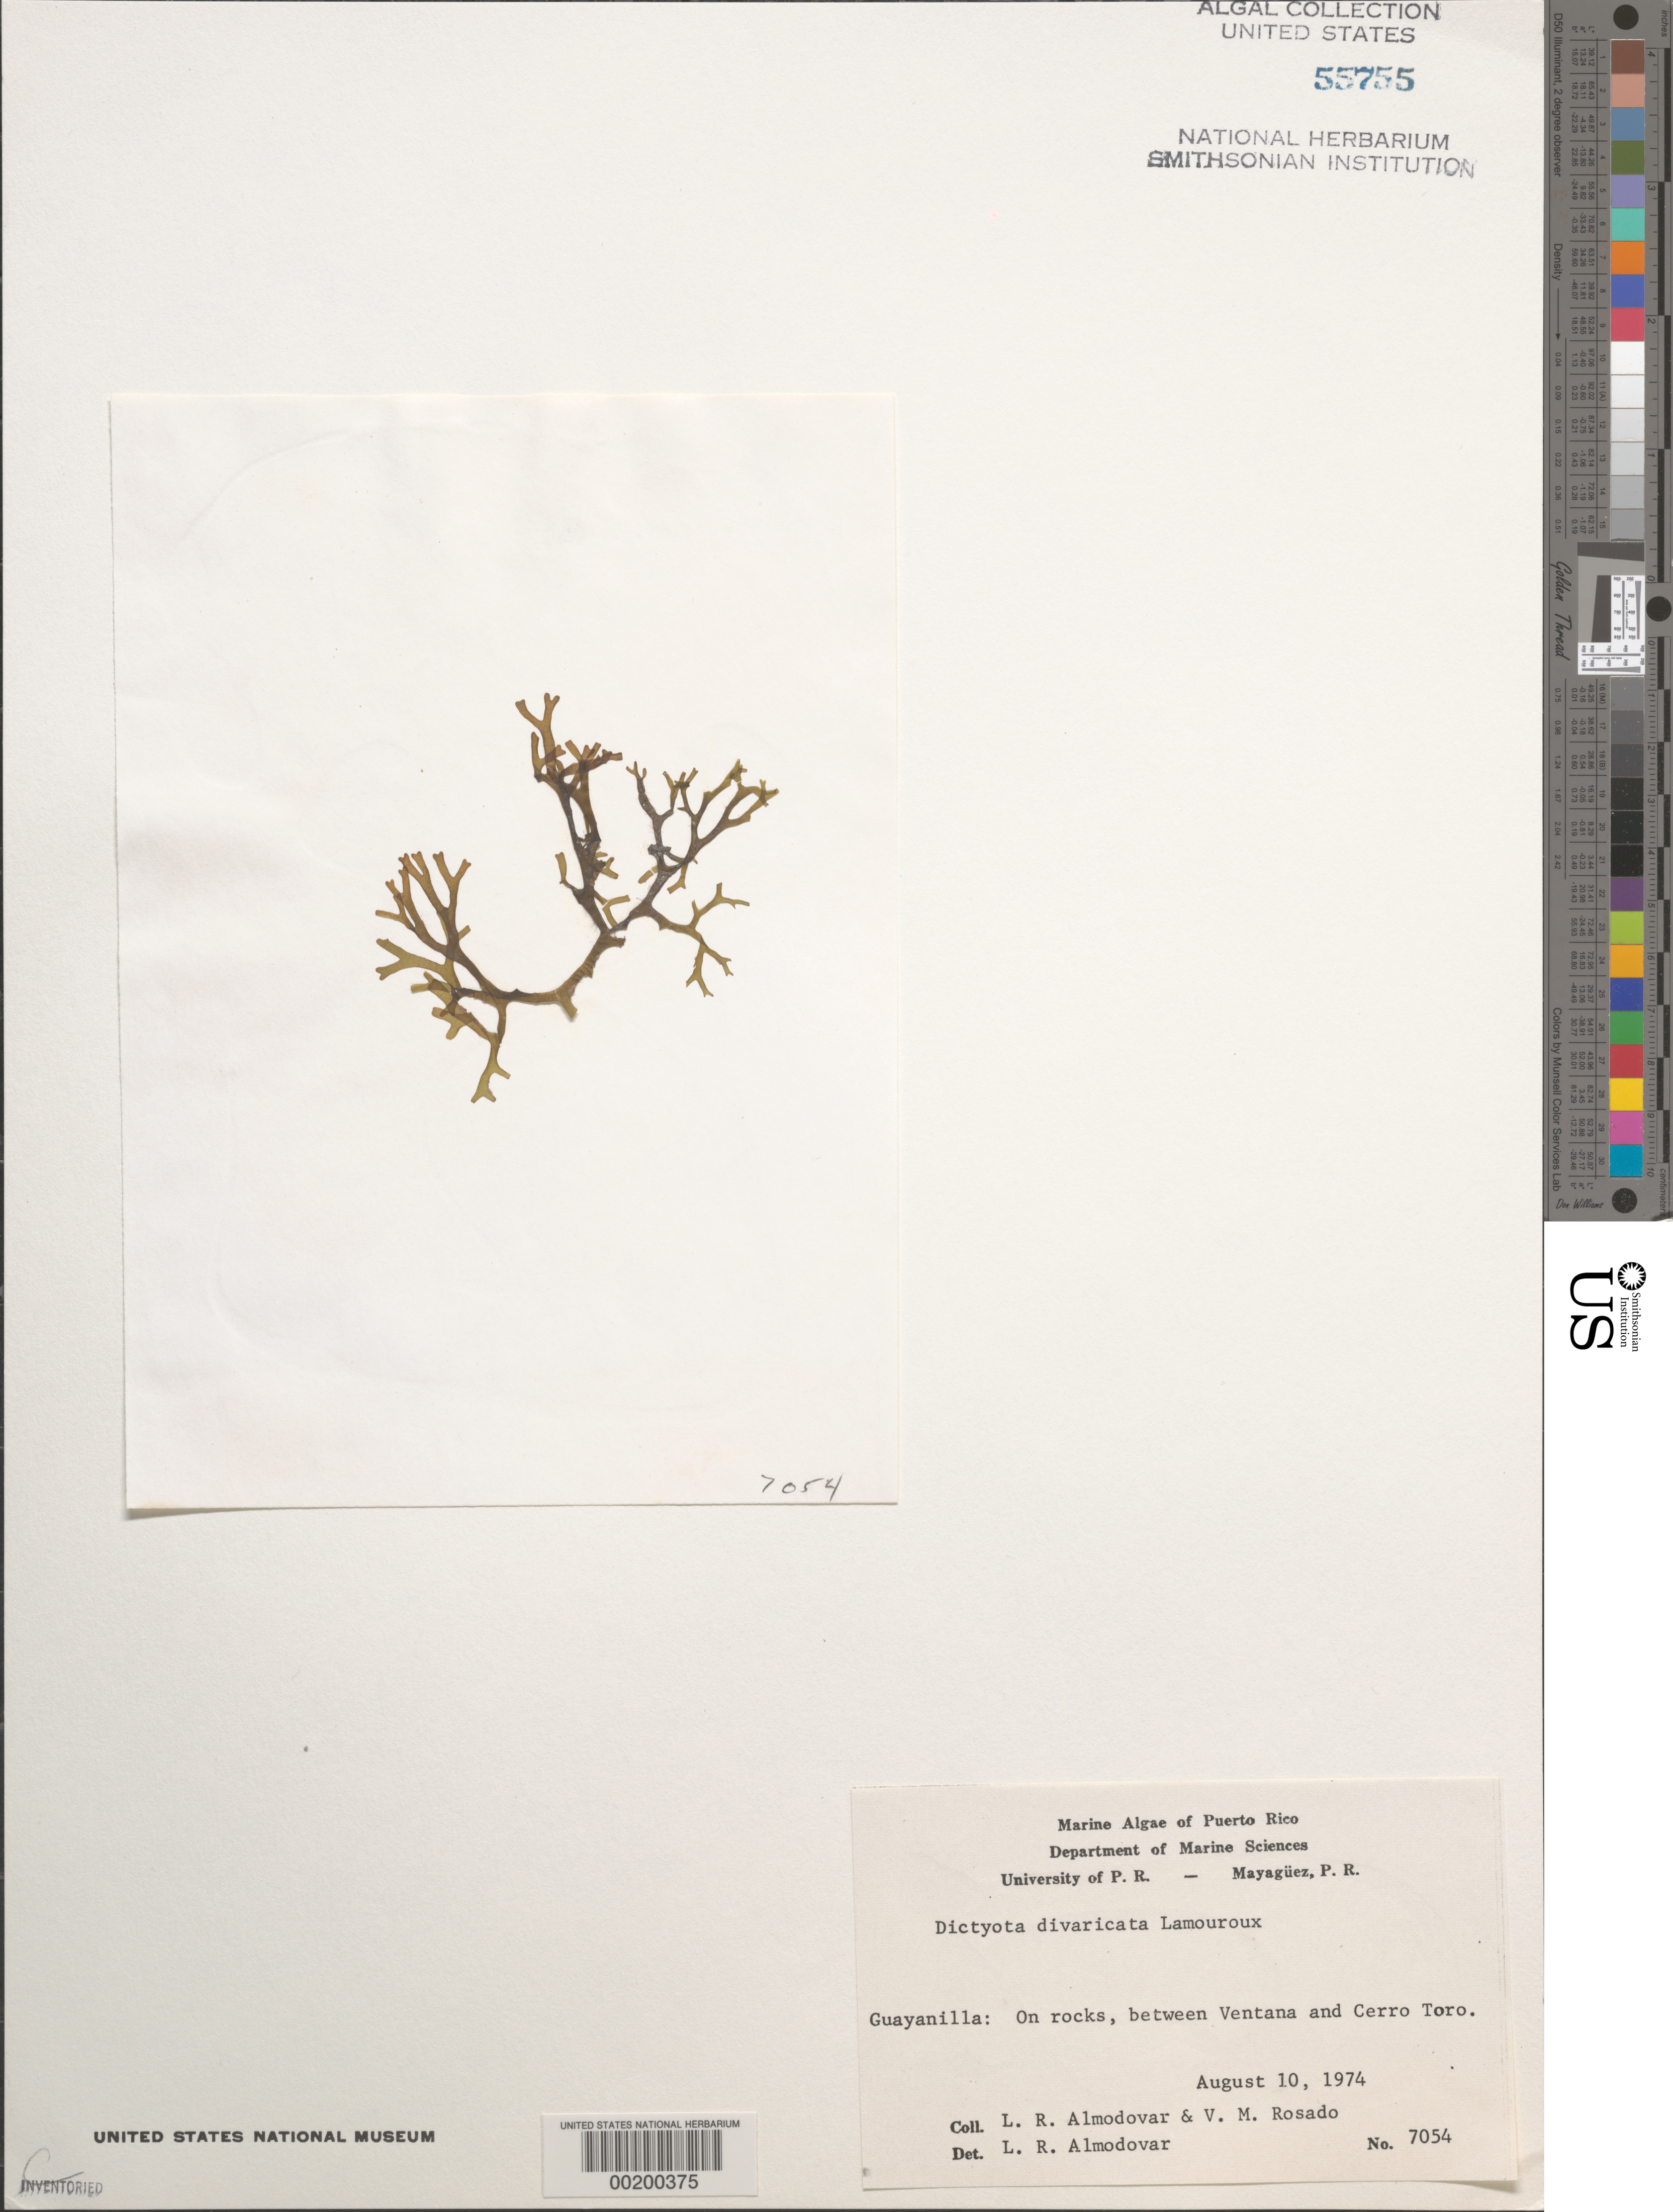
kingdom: Chromista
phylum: Ochrophyta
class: Phaeophyceae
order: Dictyotales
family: Dictyotaceae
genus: Dictyota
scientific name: Dictyota divaricata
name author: J.V.Lamouroux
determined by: Almodovar, L. R.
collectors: L. Almodovar & V. Rosado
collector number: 7054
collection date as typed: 10 Aug 1974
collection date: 1974-08-10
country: Puerto Rico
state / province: Guayanilla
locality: Between ventana and cerro toro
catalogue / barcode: US 55755